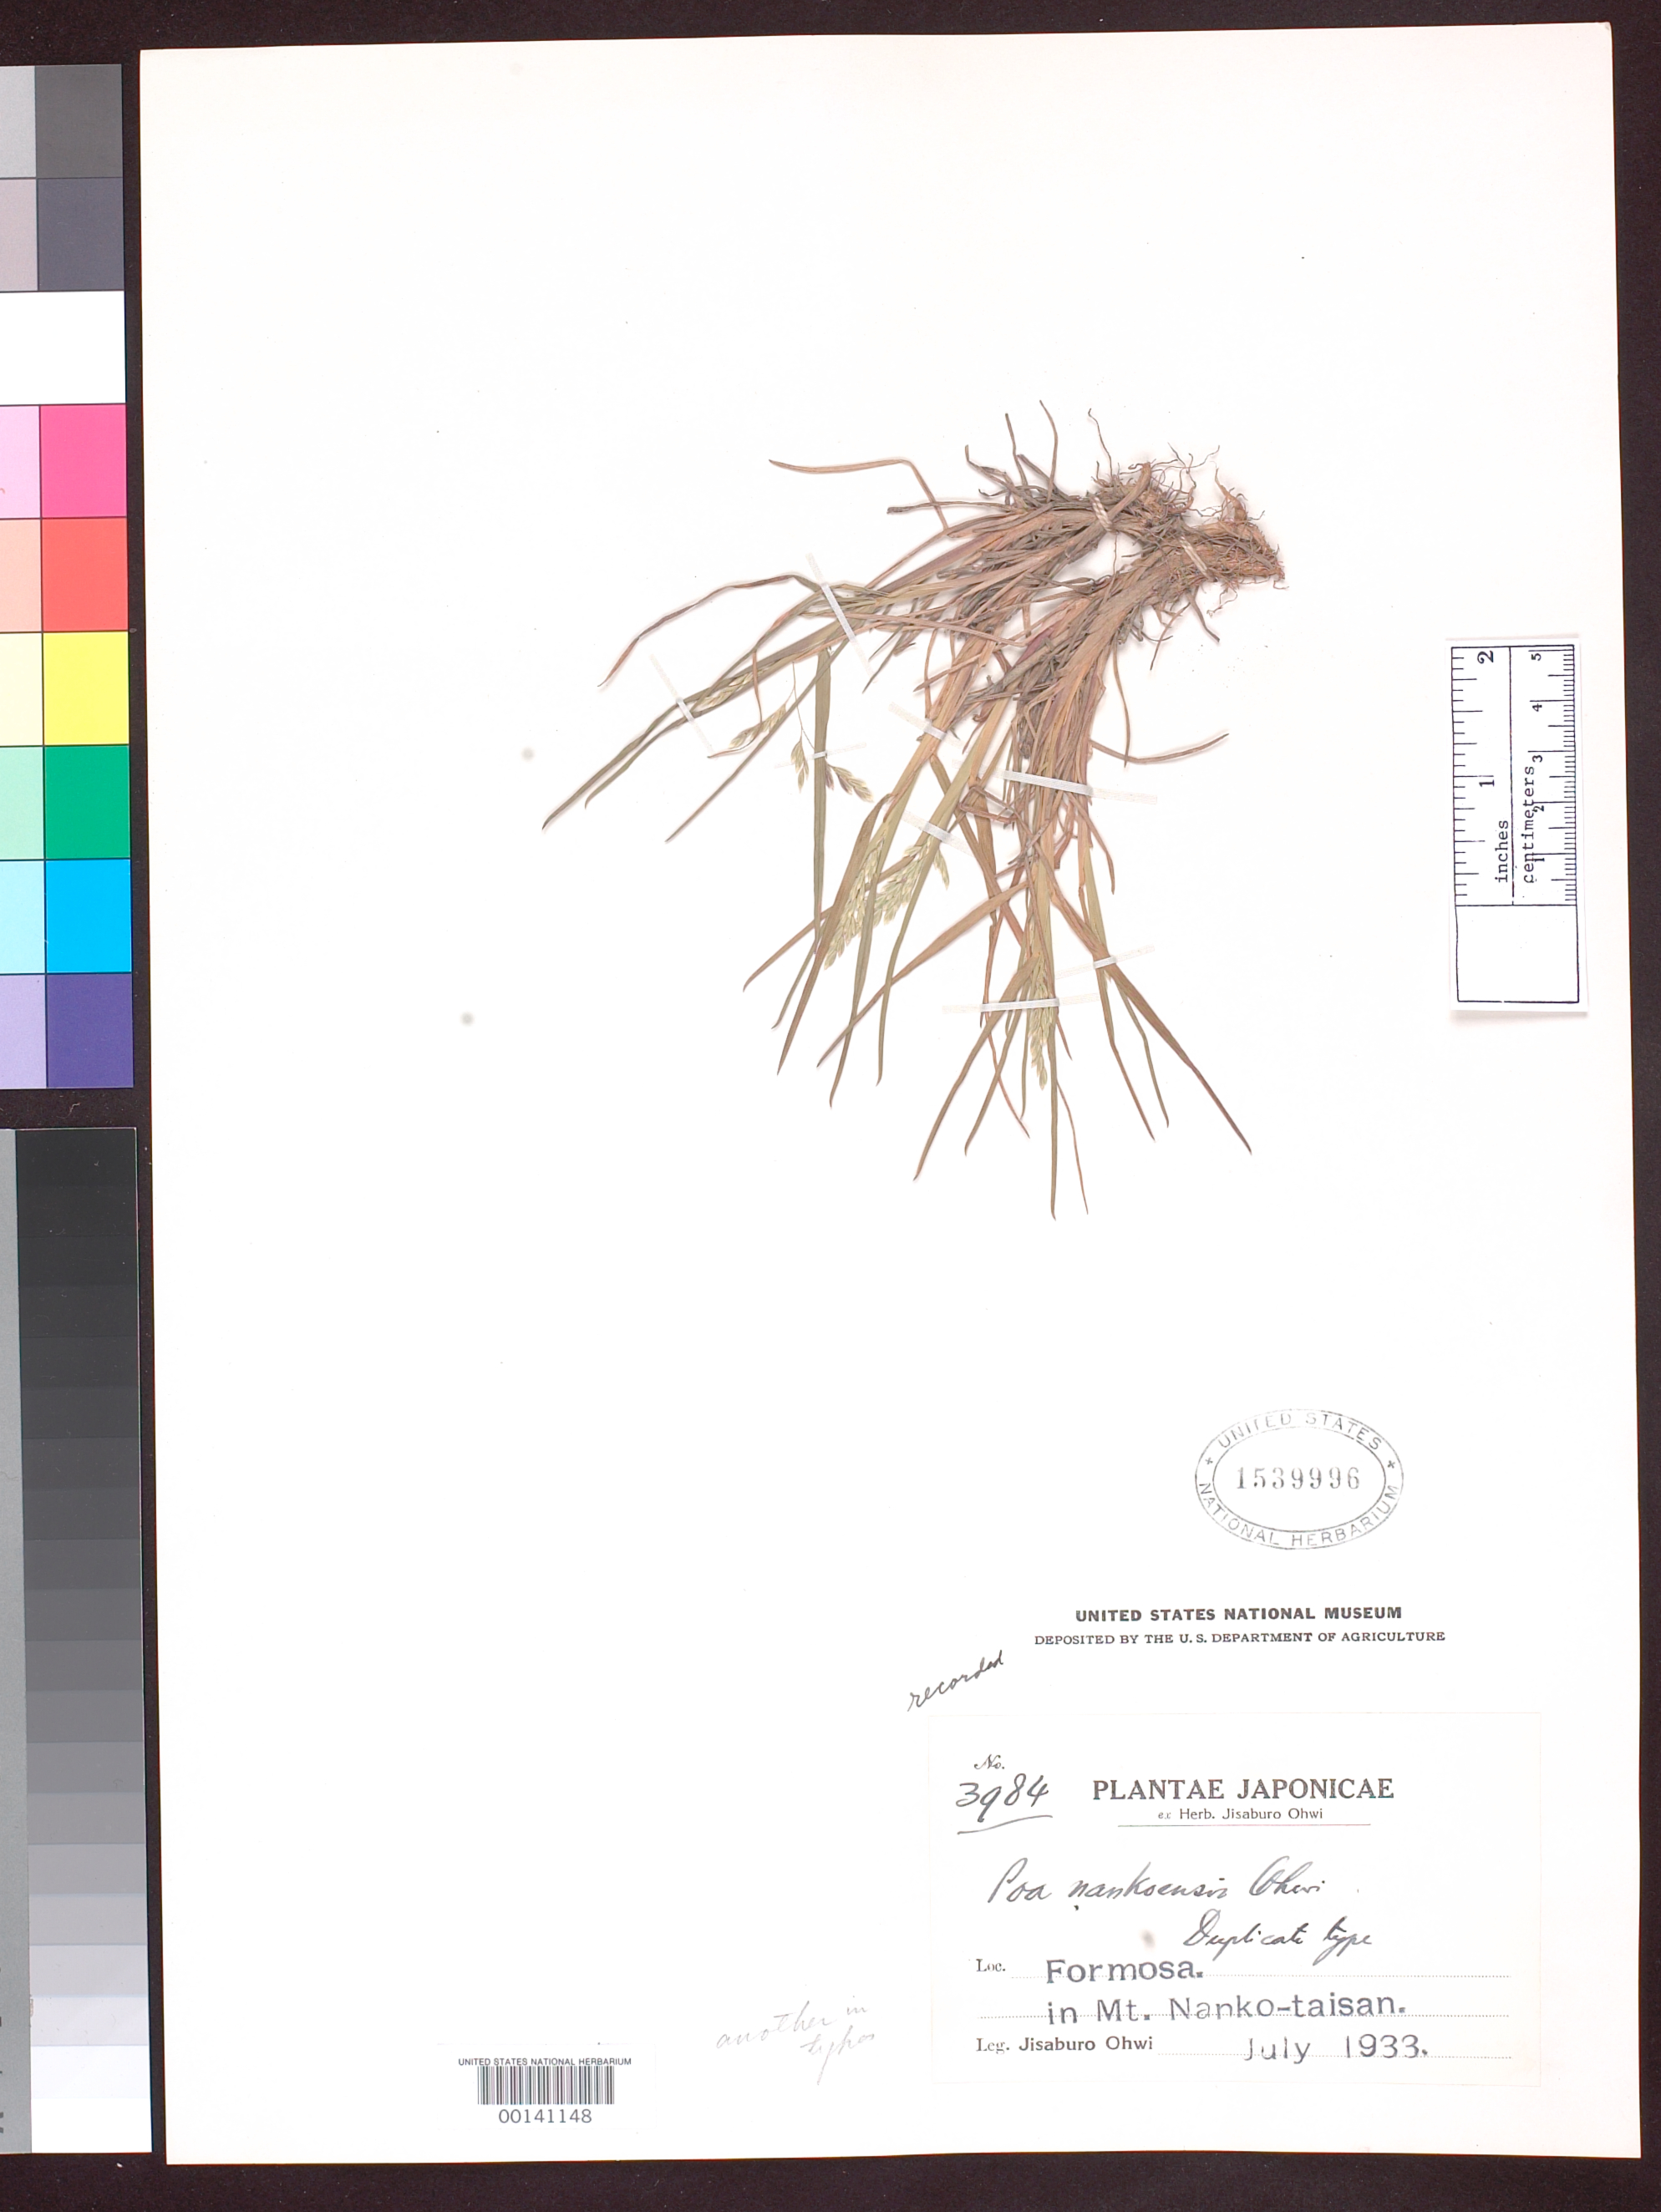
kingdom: Plantae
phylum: Tracheophyta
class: Liliopsida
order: Poales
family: Poaceae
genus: Poa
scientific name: Poa nankoensis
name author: Ohwi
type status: Isotype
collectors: J. Ohwi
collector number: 3984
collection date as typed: Jul 1933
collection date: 1933-07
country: Taiwan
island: Taiwan [Formosa]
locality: Mt. Nanko-taisan.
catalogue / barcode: US 1539996